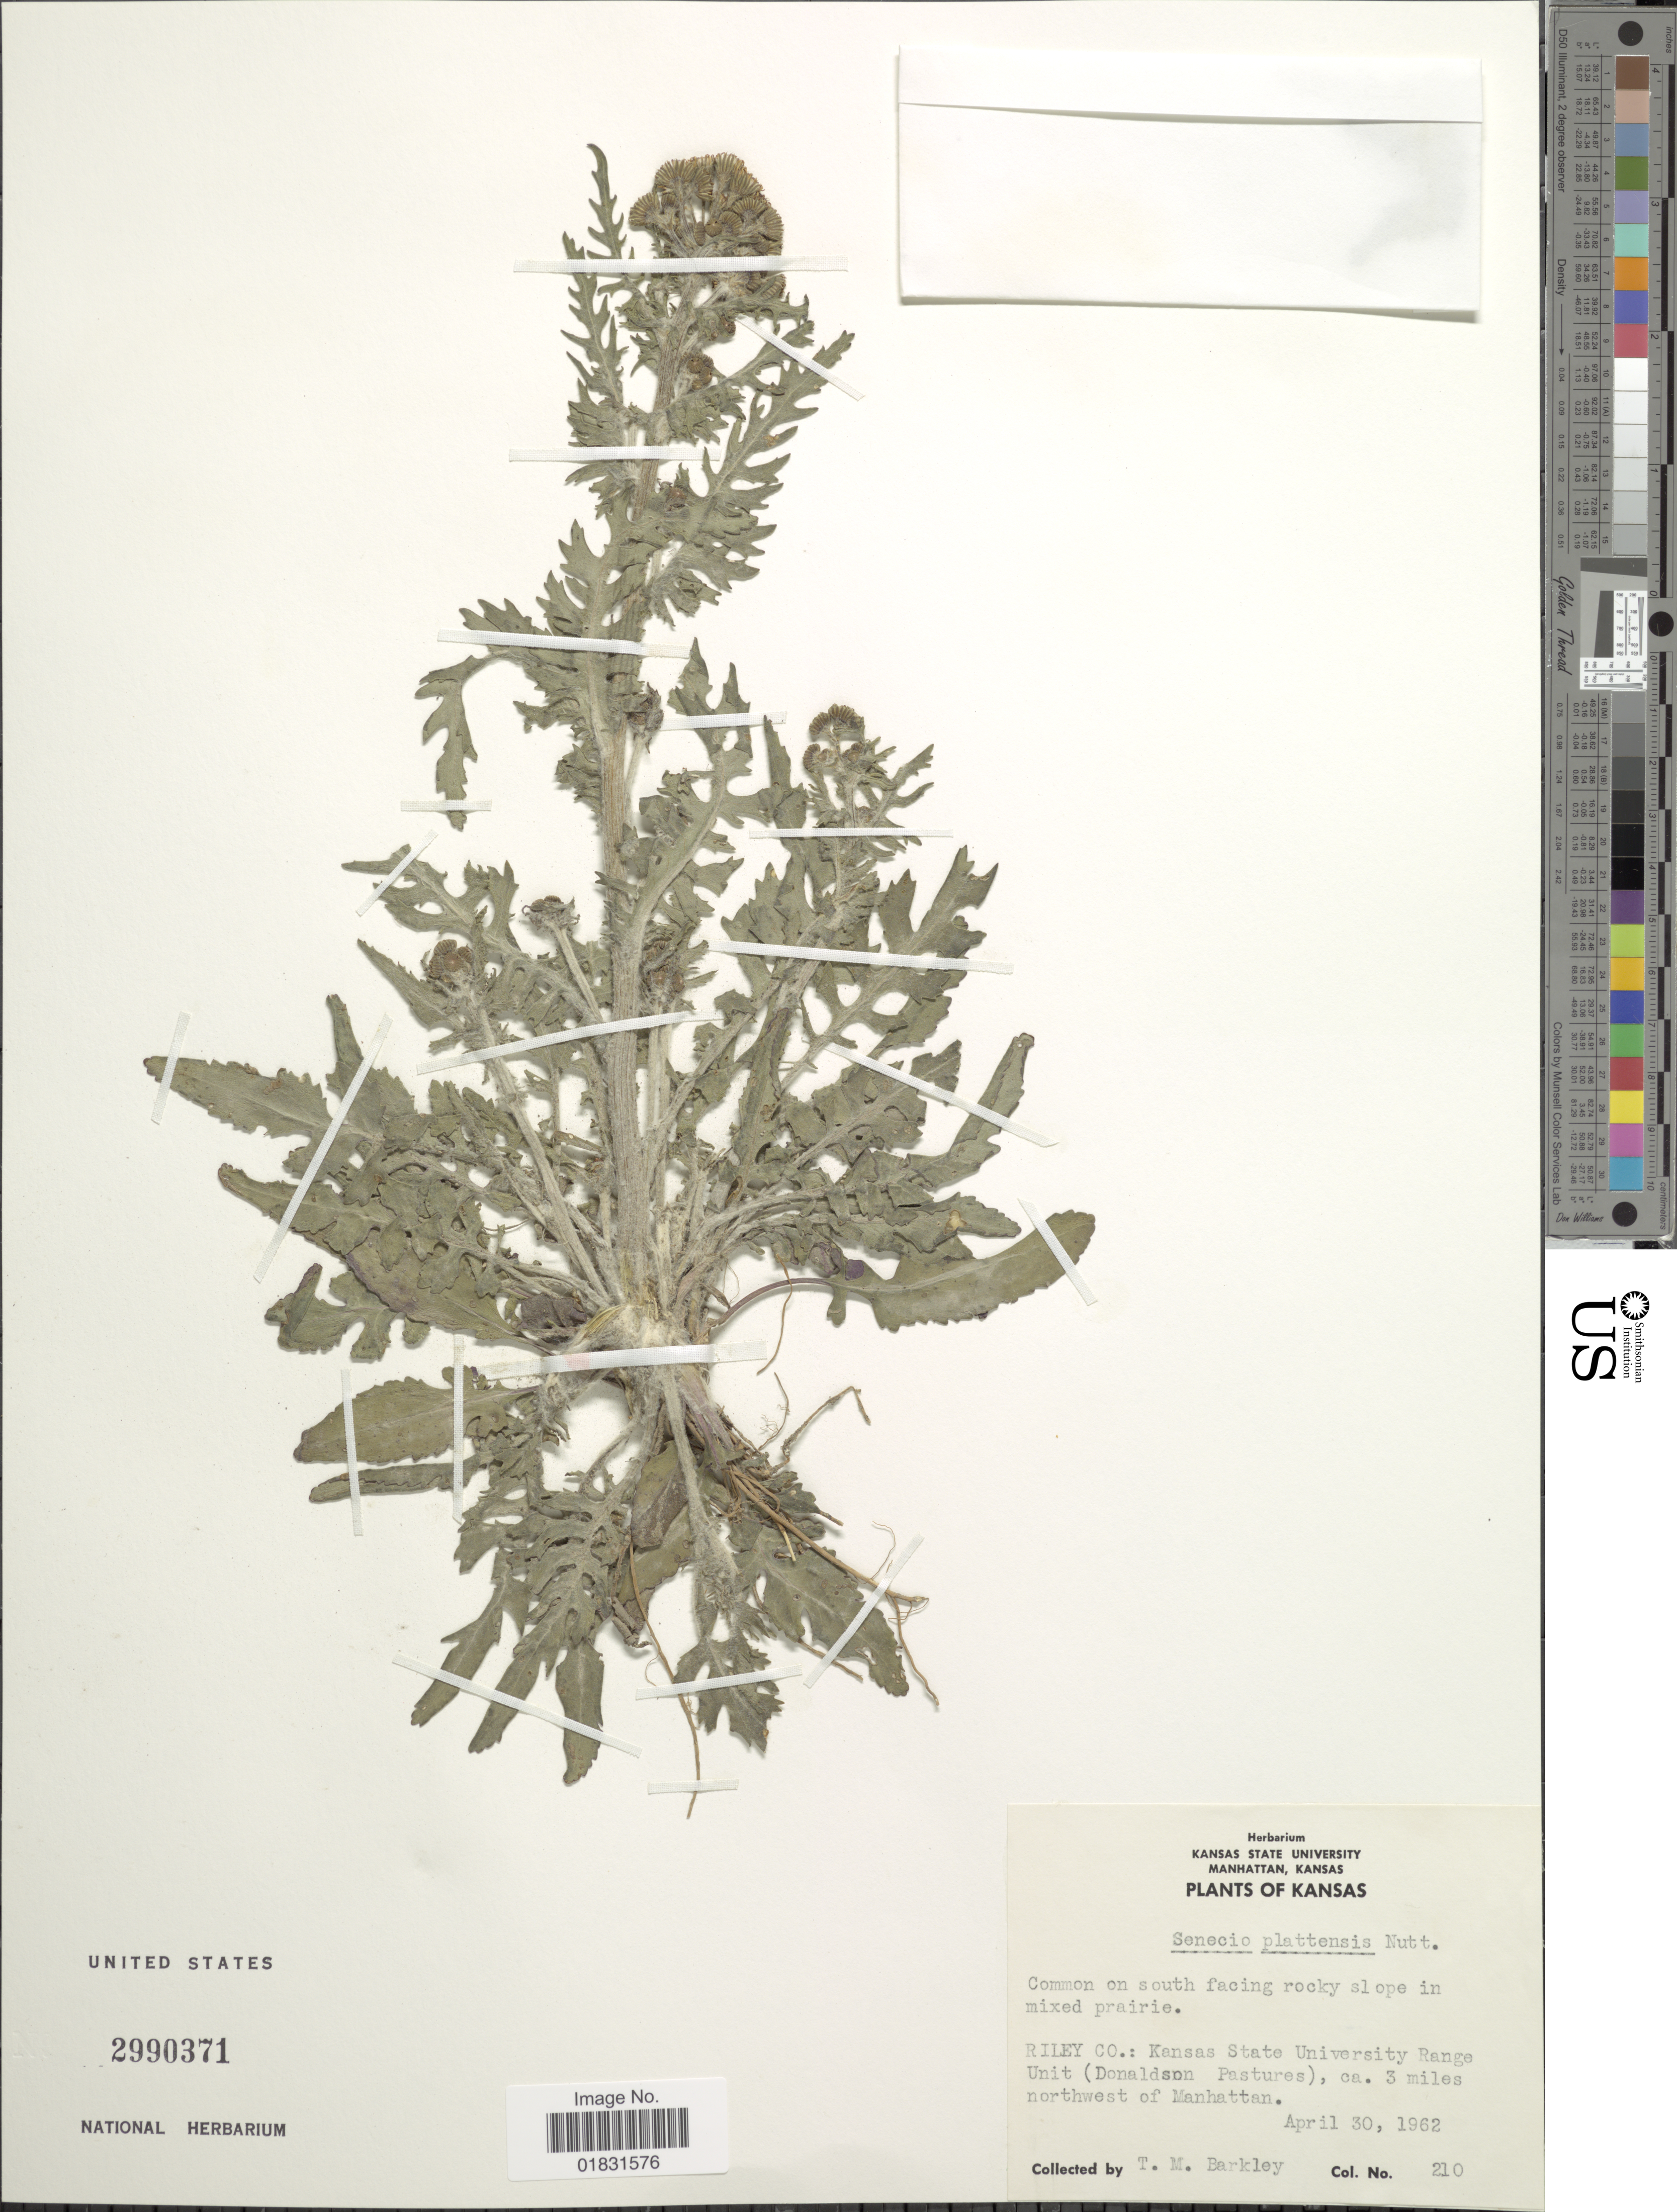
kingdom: Plantae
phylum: Tracheophyta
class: Magnoliopsida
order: Asterales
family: Asteraceae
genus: Packera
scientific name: Packera plattensis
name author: W.A. Weber & Á. Löve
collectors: T. M. Barkley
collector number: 210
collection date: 1962-04-30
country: United States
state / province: Kansas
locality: Common on south facing rocky slope in mixed prairie, Riley Co: Kansas State University Range Unit (Donaldson Pastures), ca 3 miles northwest of Manhatten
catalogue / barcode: US 2990371